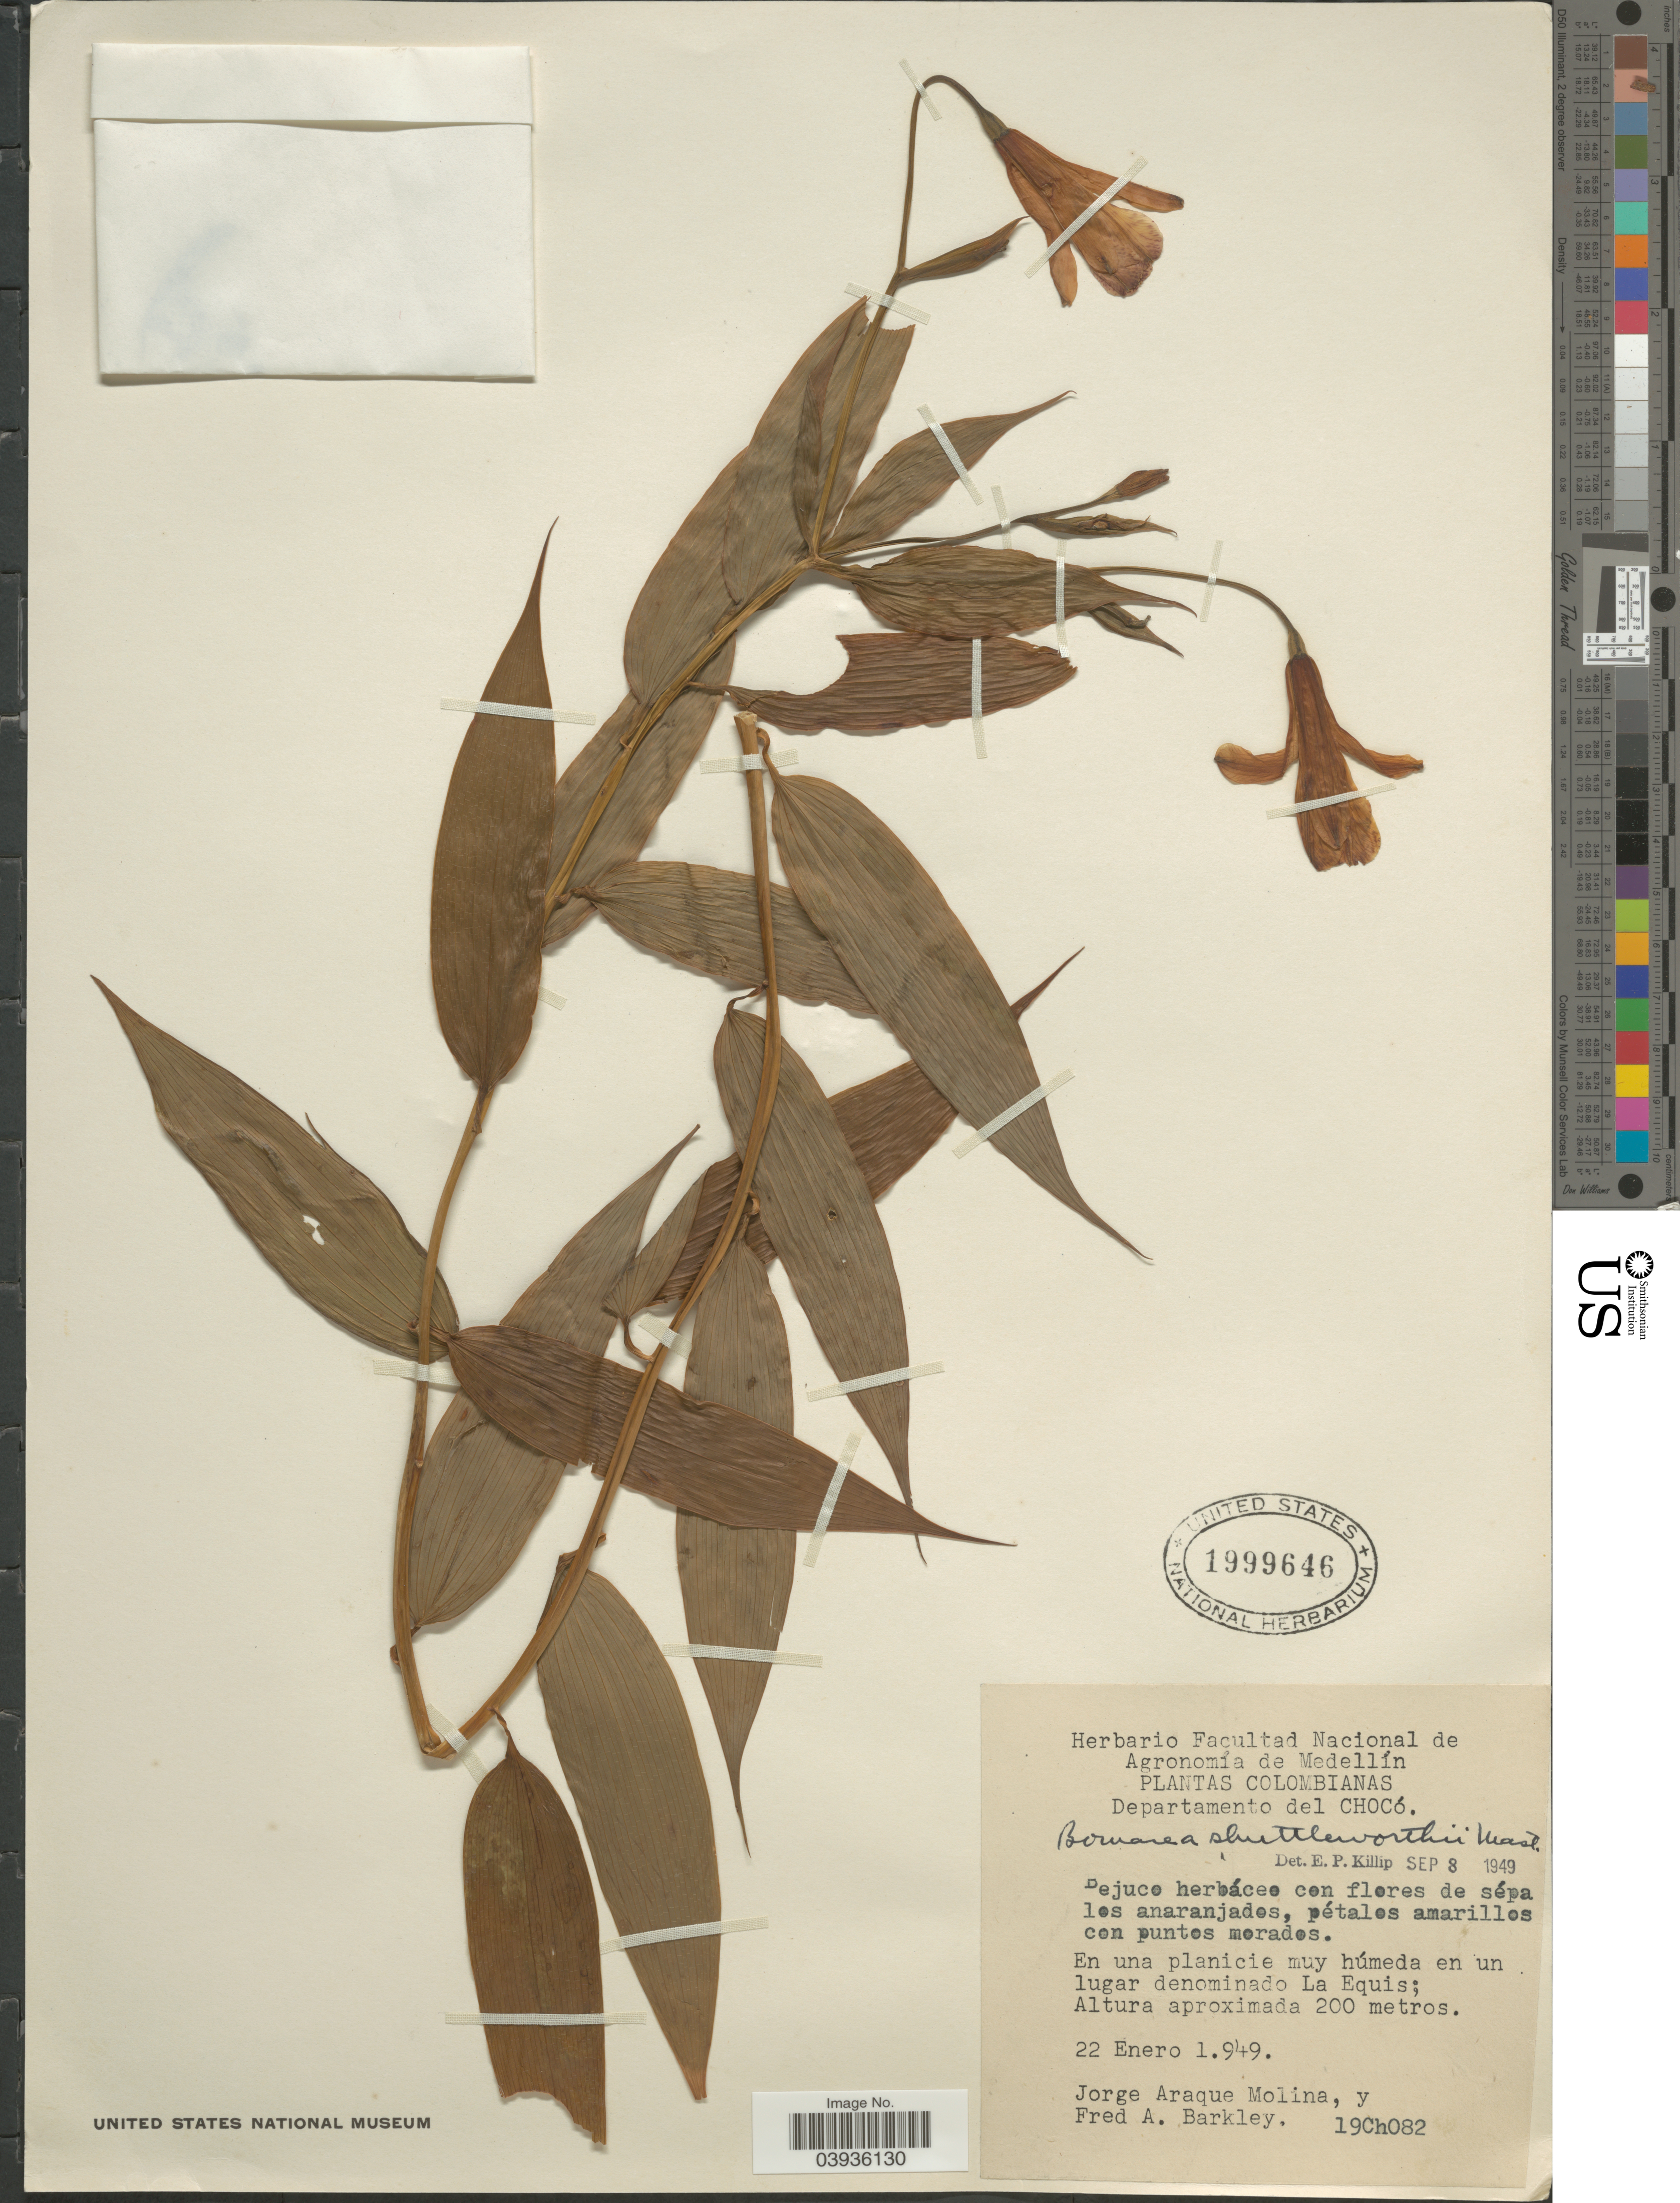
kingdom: Plantae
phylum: Tracheophyta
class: Liliopsida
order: Liliales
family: Alstroemeriaceae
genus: Bomarea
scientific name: Bomarea shuttleworthii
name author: Mast.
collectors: J. Araque Molina & F. A. Barkley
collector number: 19CH082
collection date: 1949-01-22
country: Colombia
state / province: Chocó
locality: Departamento del Chocó. En una planicie muy húmeda en un lugar denominado La Equis.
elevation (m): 200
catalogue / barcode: US 1999646